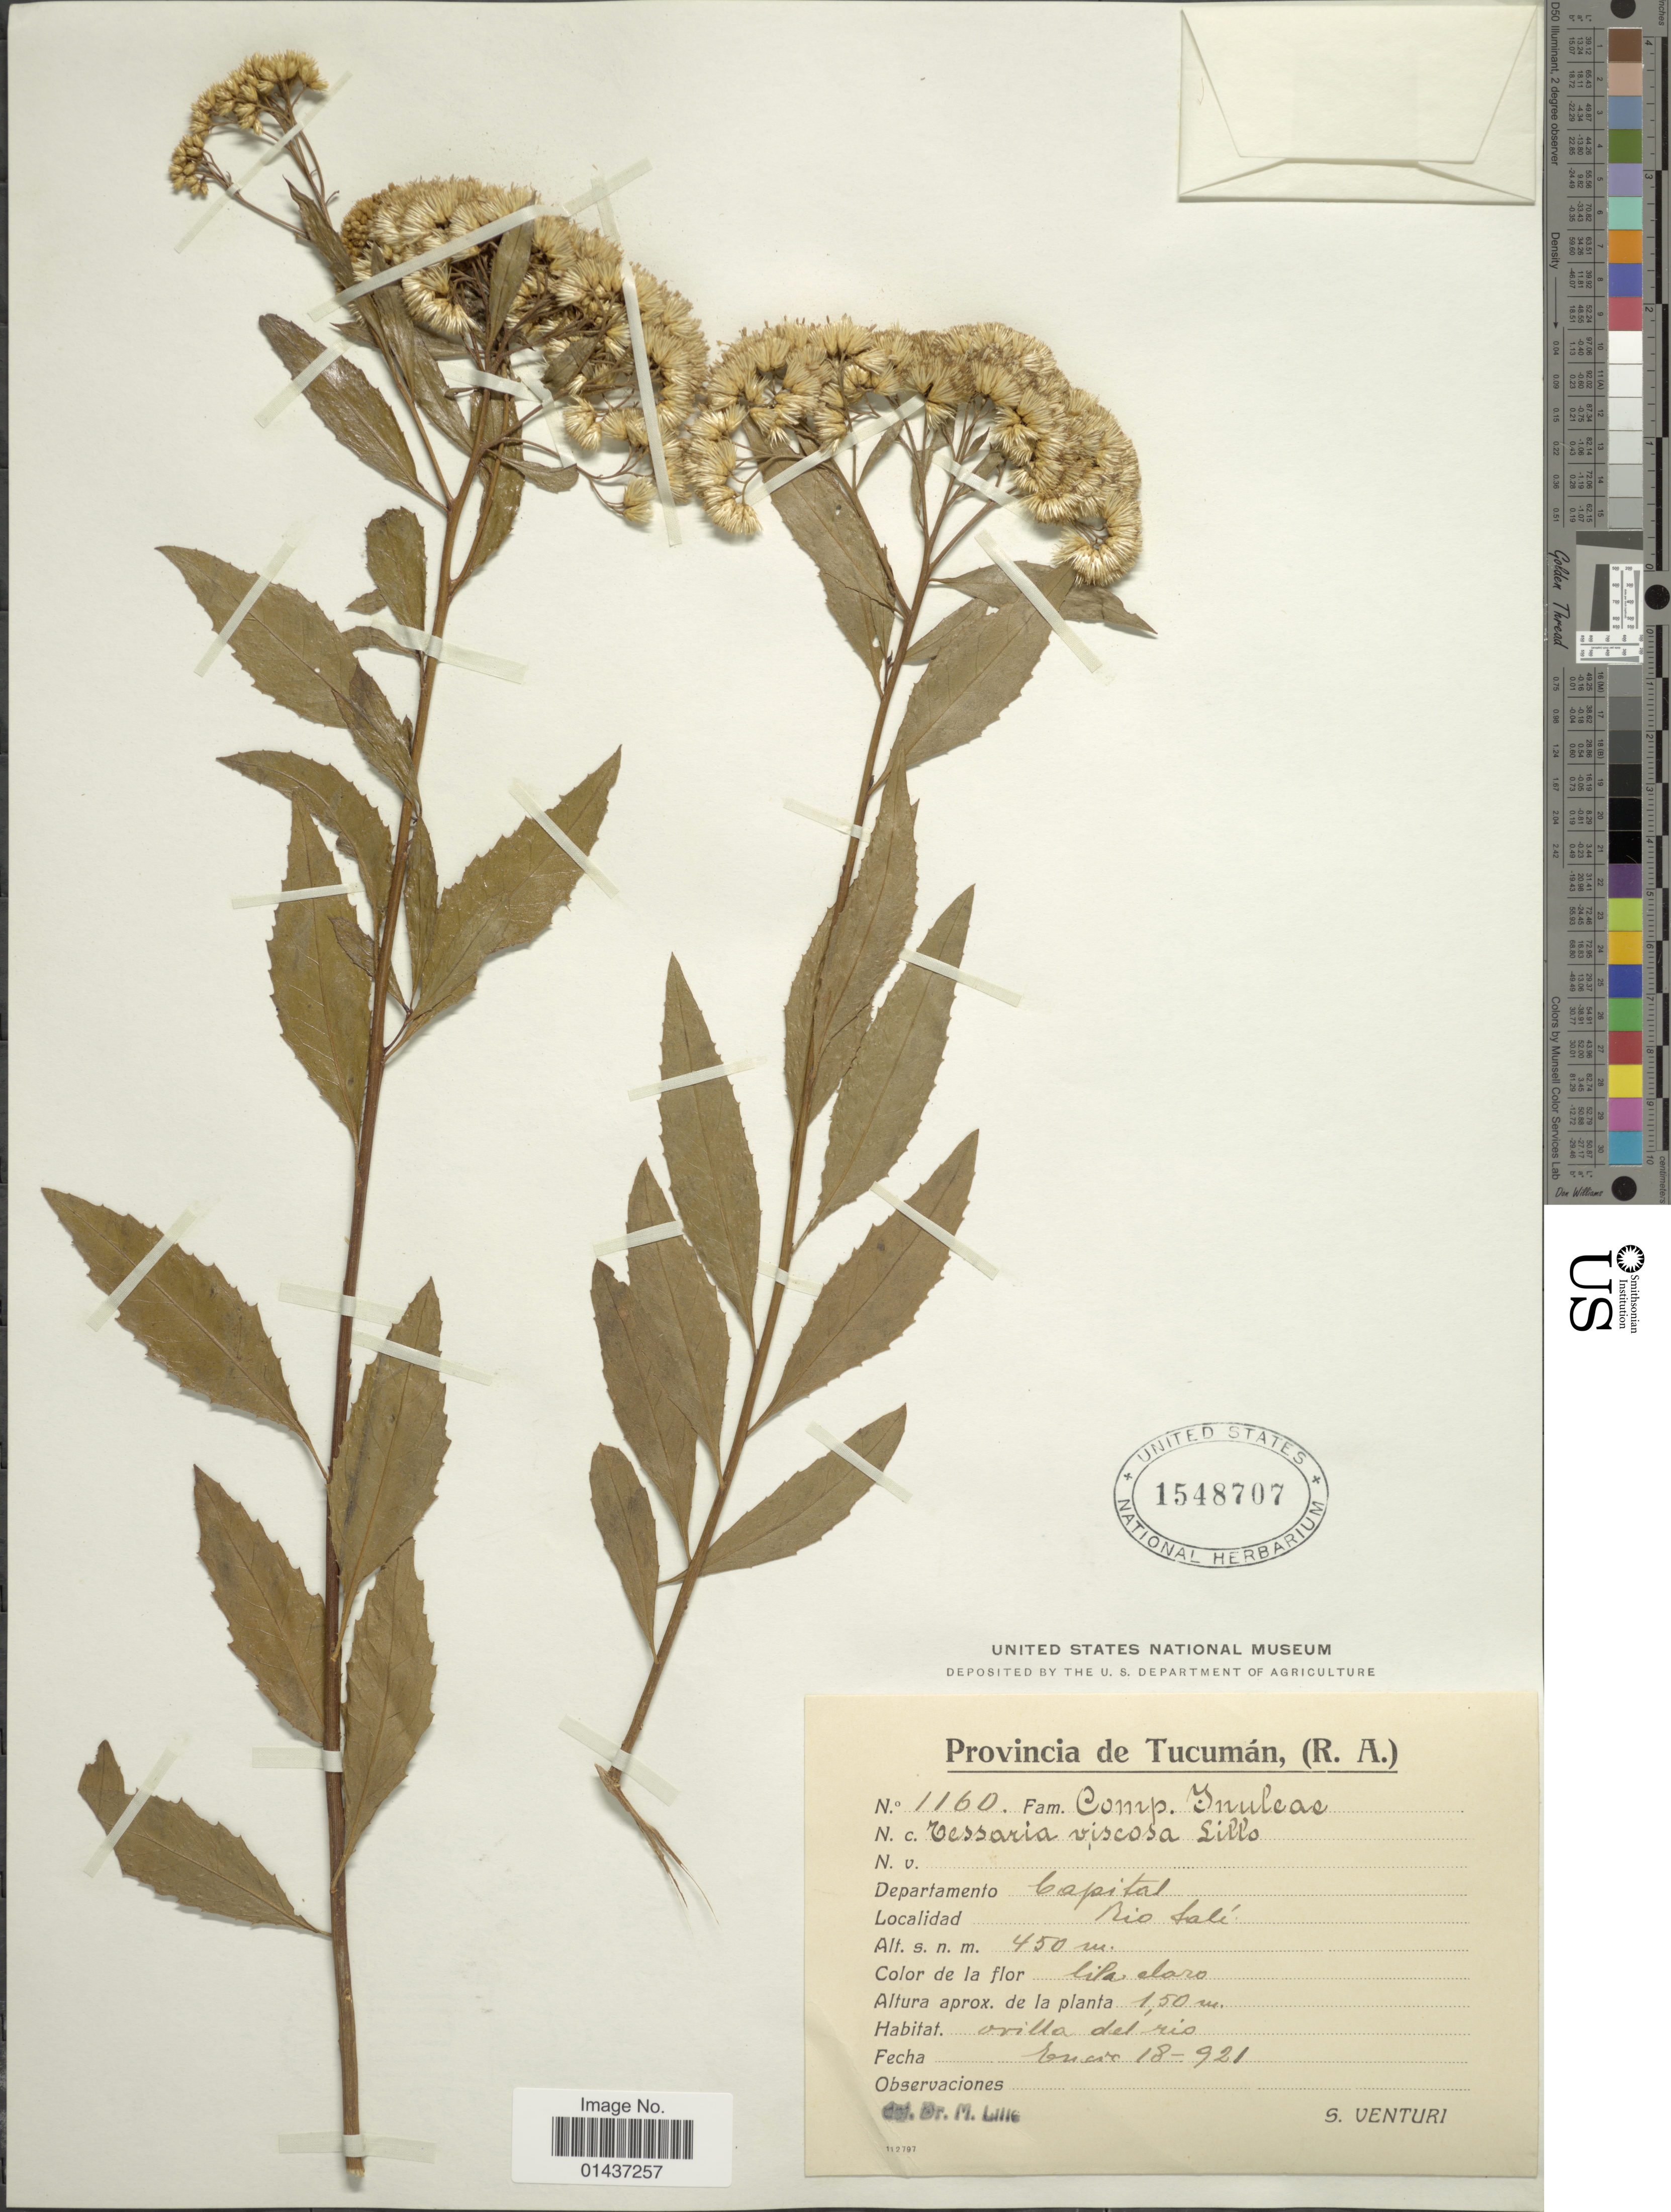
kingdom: Plantae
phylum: Tracheophyta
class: Magnoliopsida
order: Asterales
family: Asteraceae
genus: Tessaria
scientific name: Tessaria dodoneifolia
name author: (Hook. & Arn.) Cabrera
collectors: S. Venturi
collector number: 1160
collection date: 1921-01-18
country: Argentina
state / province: Tucuman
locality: (R.A.), Departamento Capital, Rio Salé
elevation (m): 450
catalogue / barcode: US 1548707